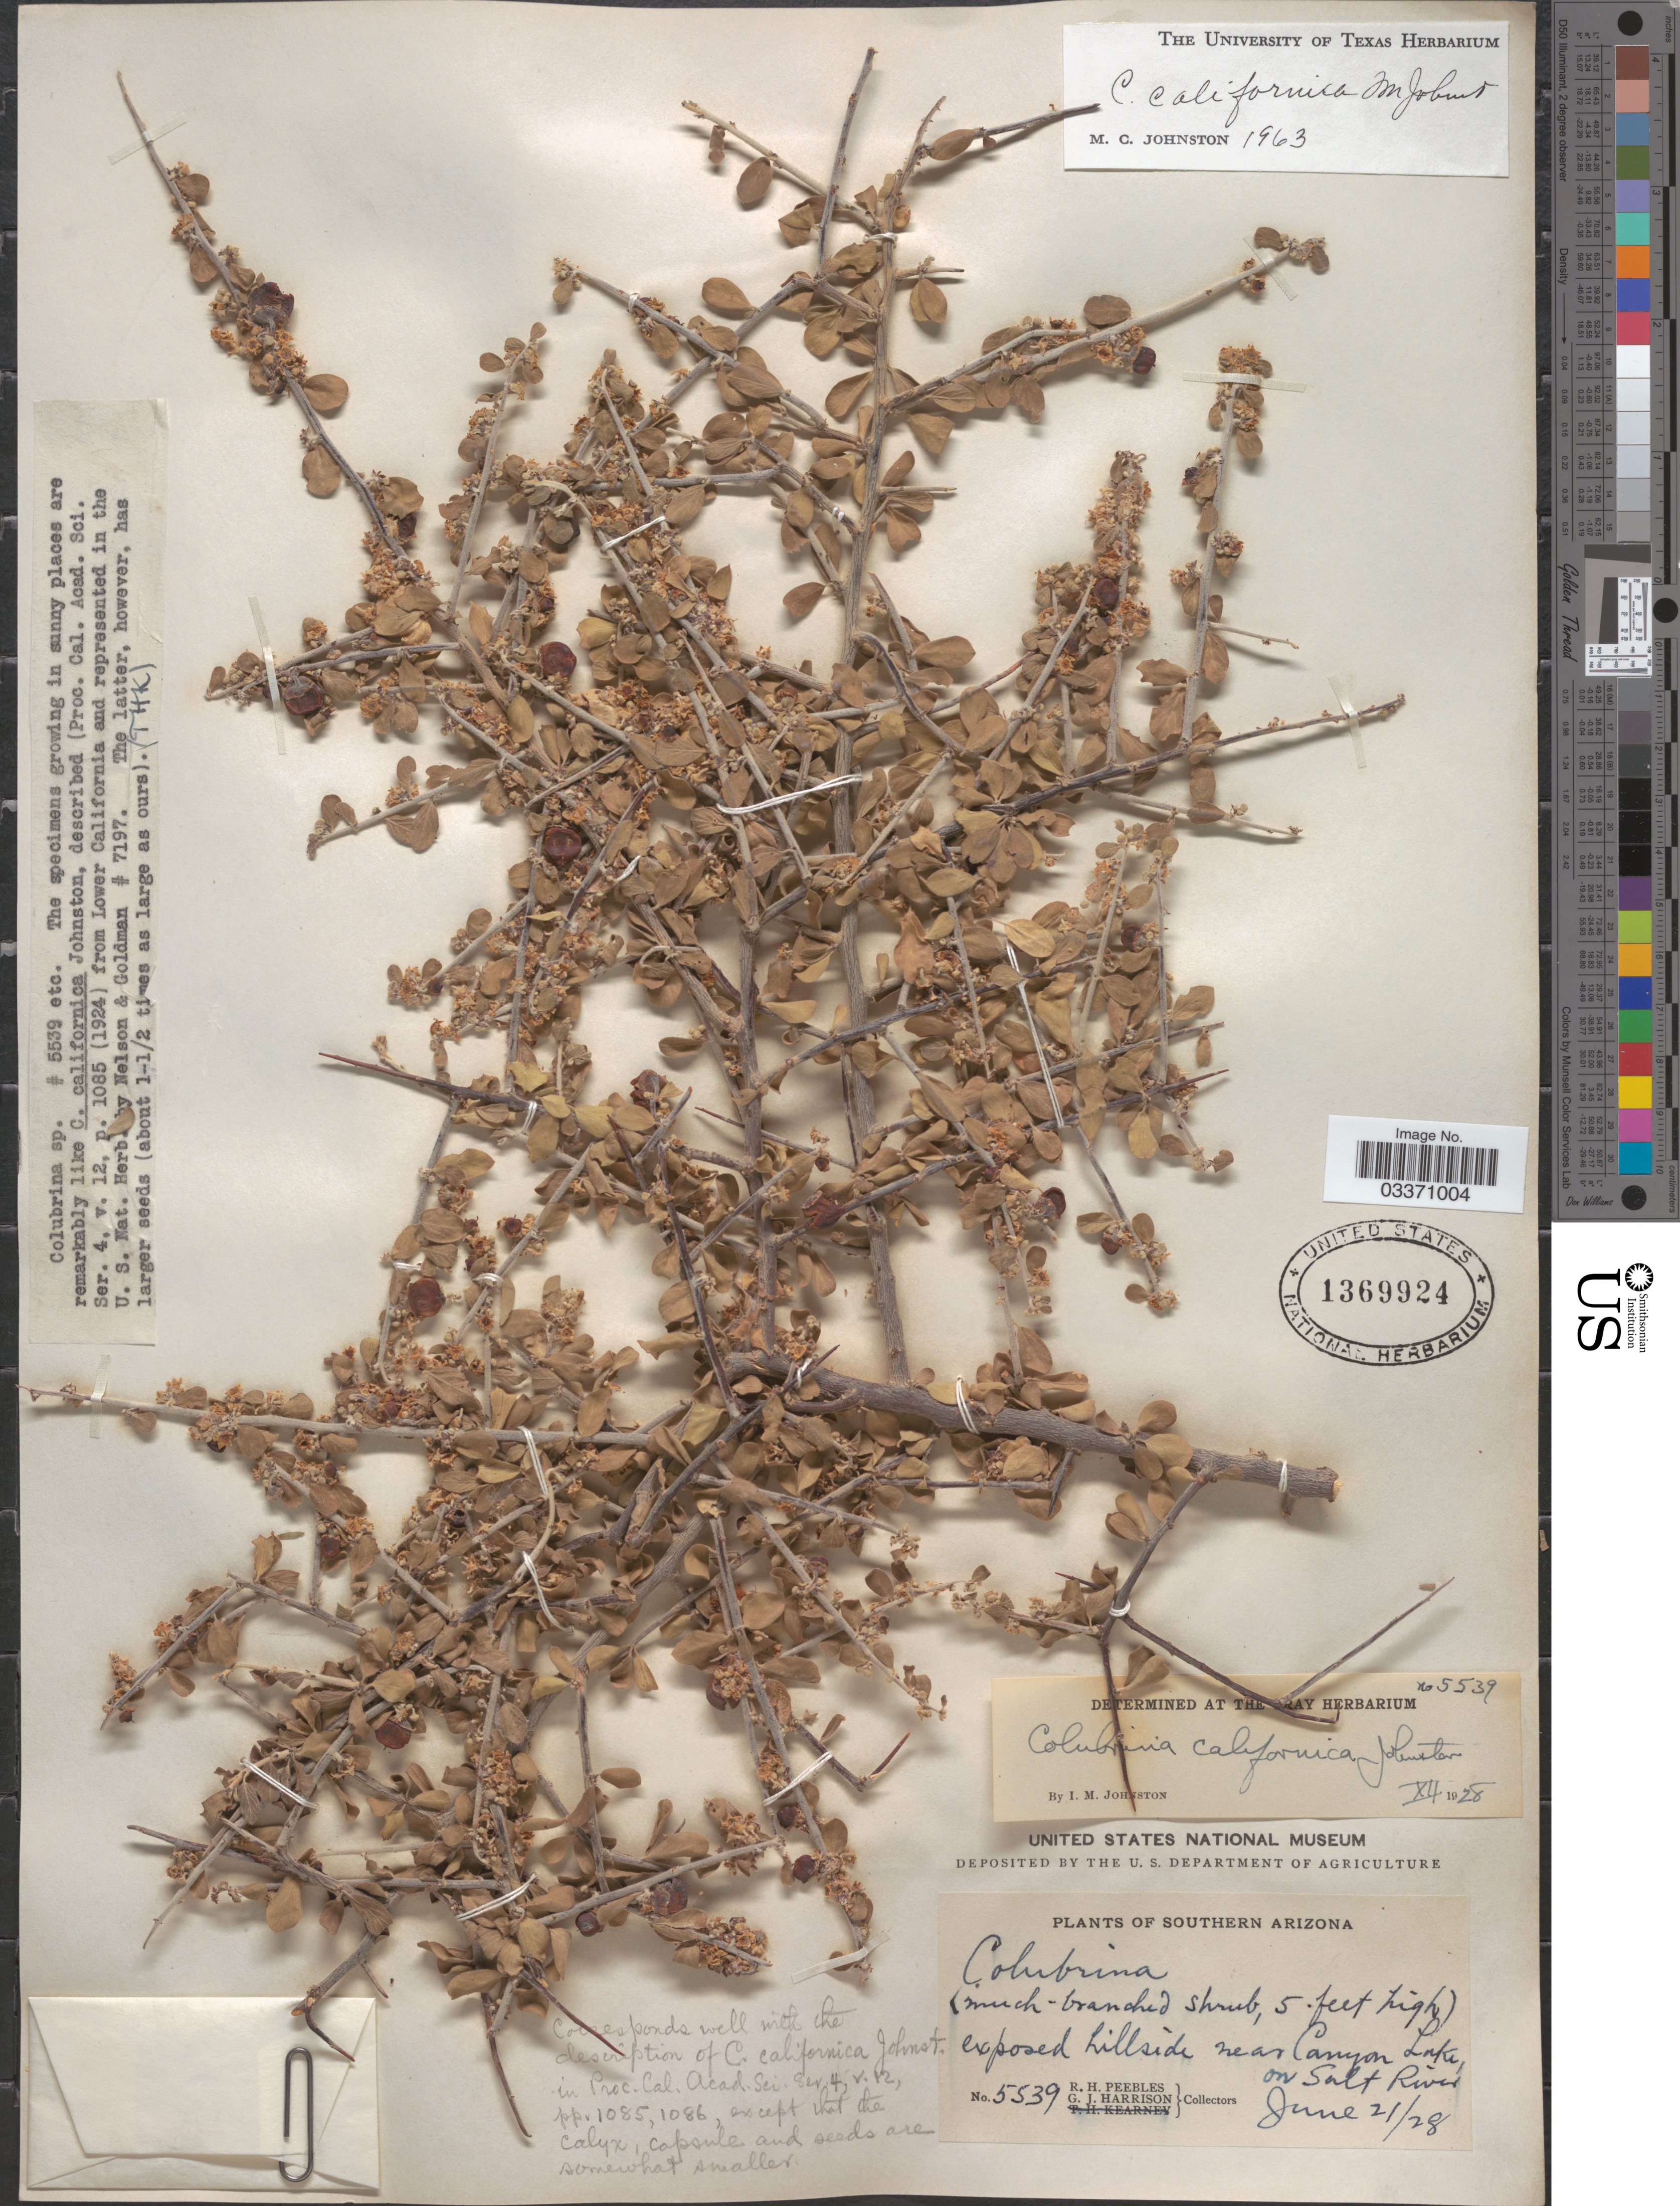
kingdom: Plantae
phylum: Tracheophyta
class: Magnoliopsida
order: Rosales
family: Rhamnaceae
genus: Colubrina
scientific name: Colubrina californica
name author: I.M. Johnst.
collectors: R. H. Peebles & G. J. Harrison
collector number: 5539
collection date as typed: Transcribed d/m/y: 21/6/28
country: United States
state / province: Arizona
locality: Southern Arizona. Exposed hillside near Canyon Lake, on Salt River.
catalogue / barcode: US 1369924